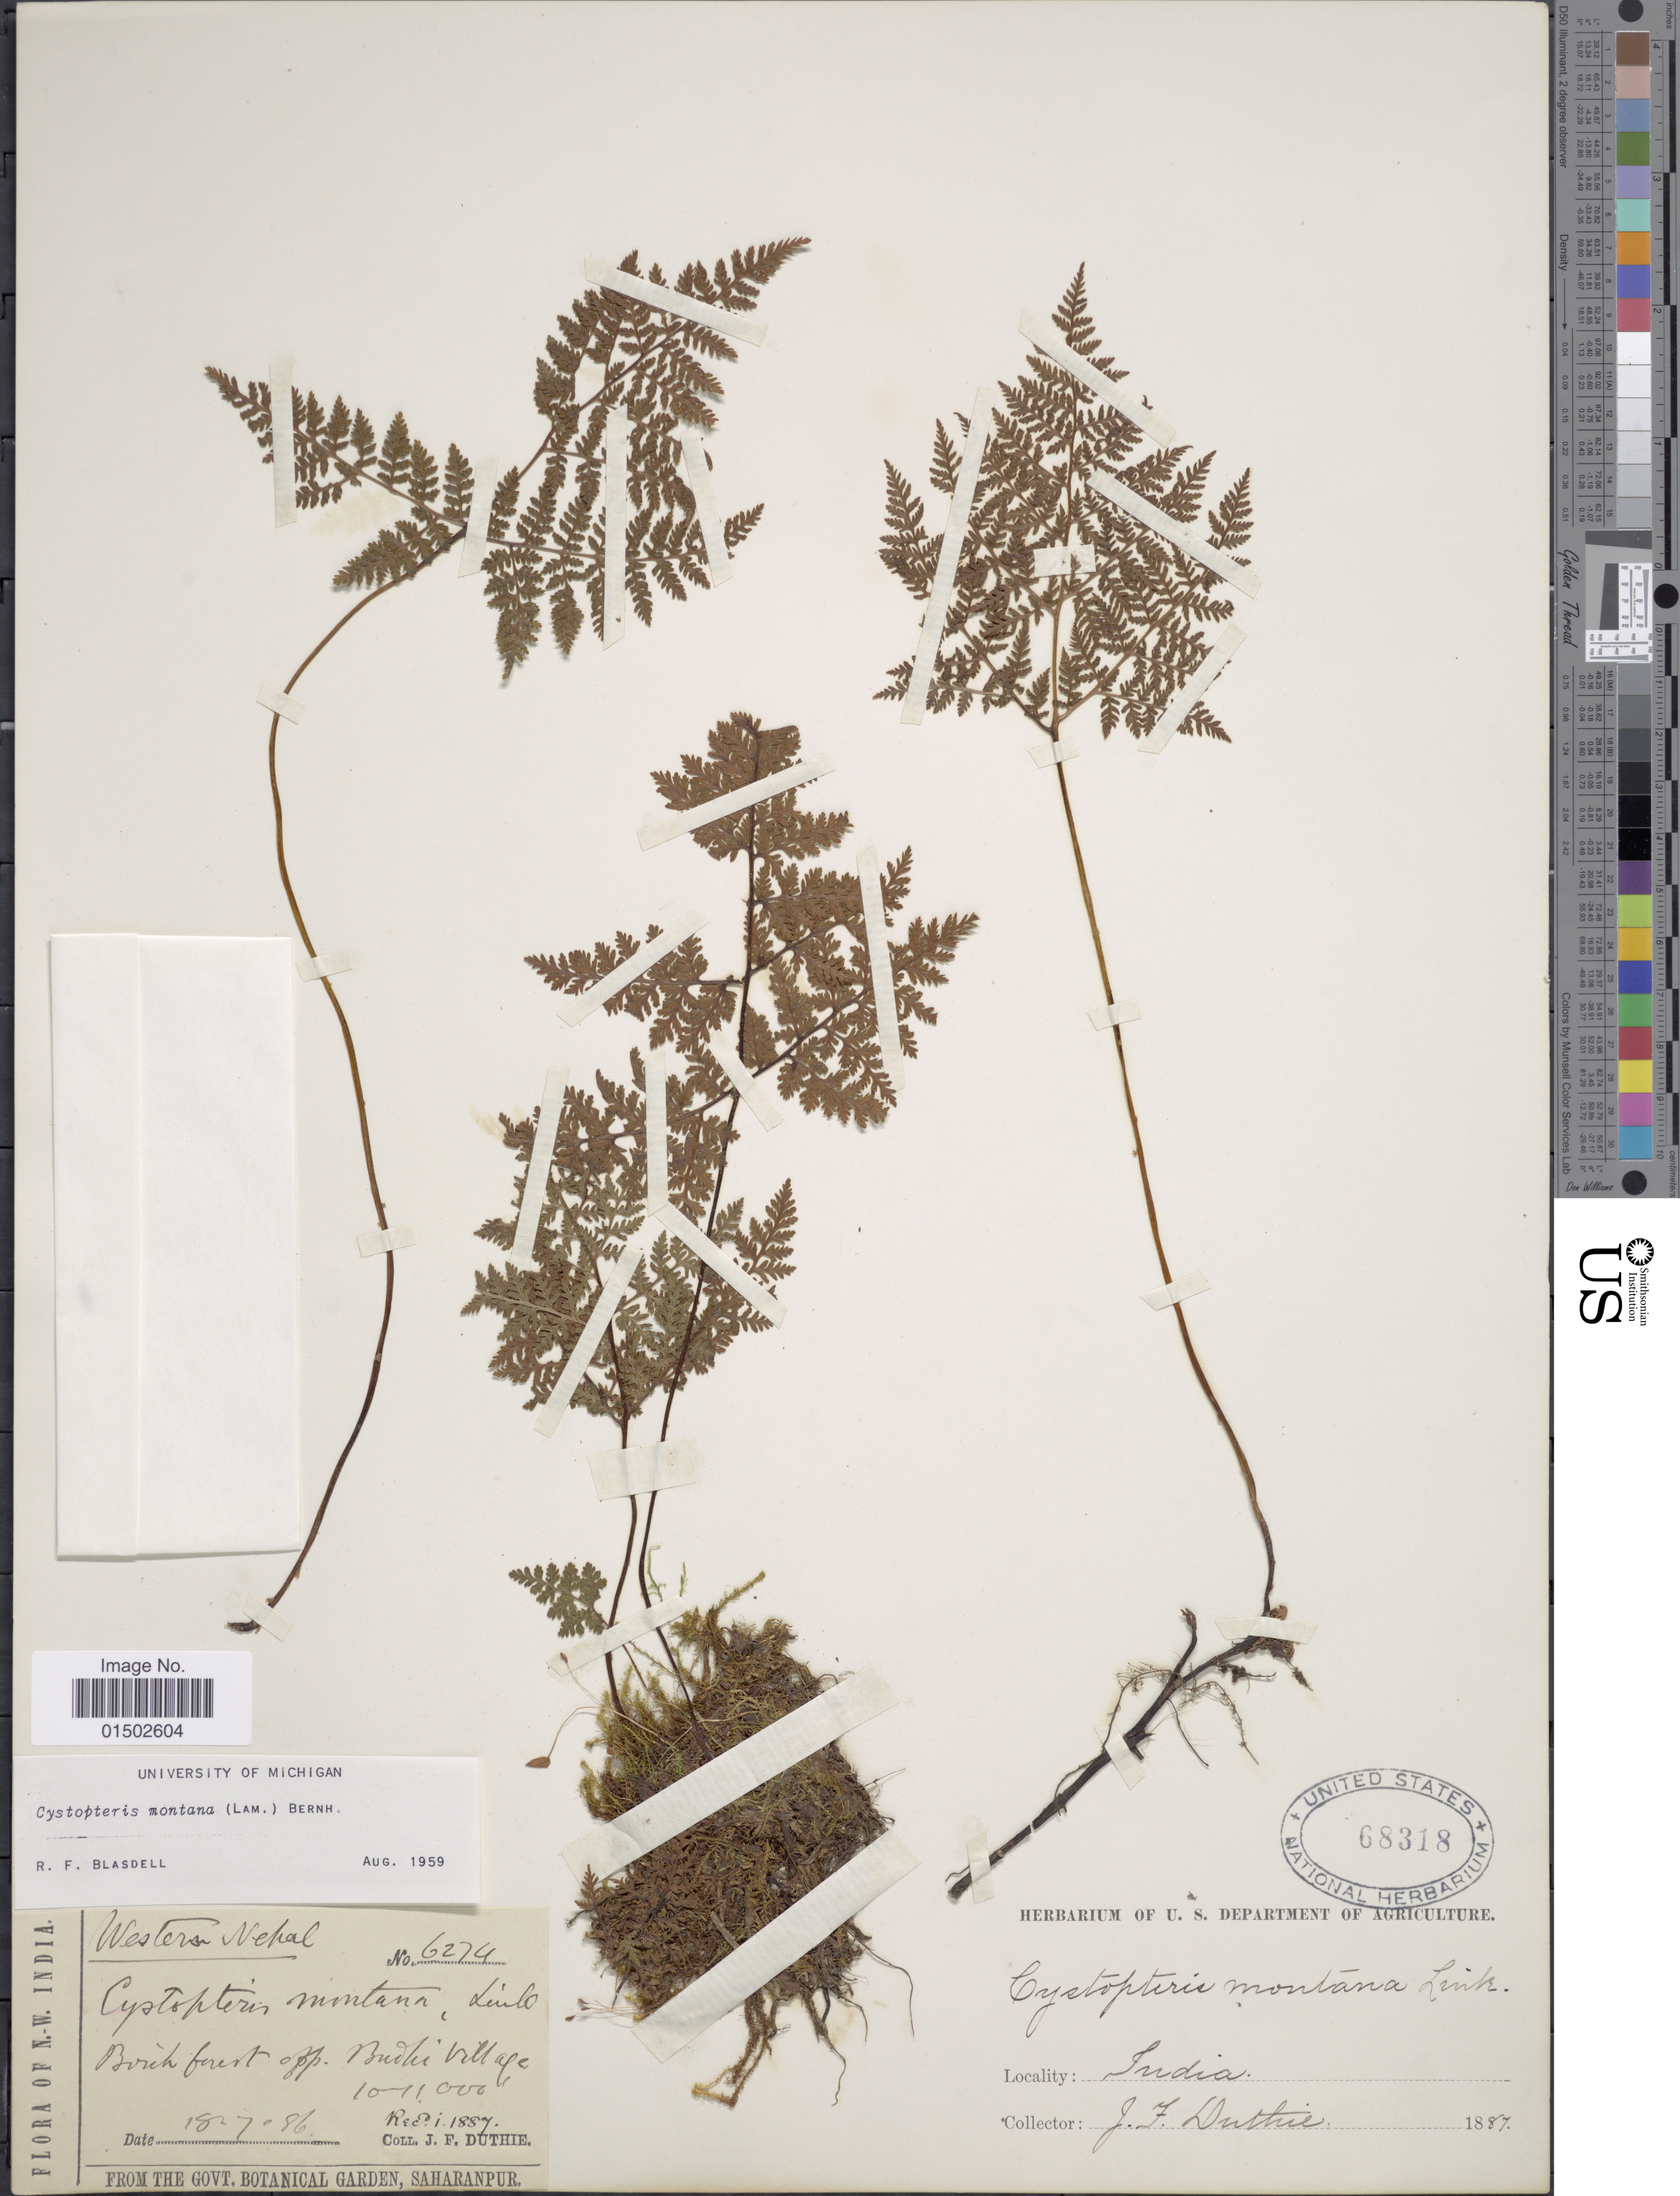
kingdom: Plantae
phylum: Tracheophyta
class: Polypodiopsida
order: Polypodiales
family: Cystopteridaceae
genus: Cystopteris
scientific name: Cystopteris montana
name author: (Lam.) Desv.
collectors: J. F. Duthie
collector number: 6274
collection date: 1887-07-18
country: Nepal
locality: Western Nepal, Birch forest opp. Budhi village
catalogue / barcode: US 68318